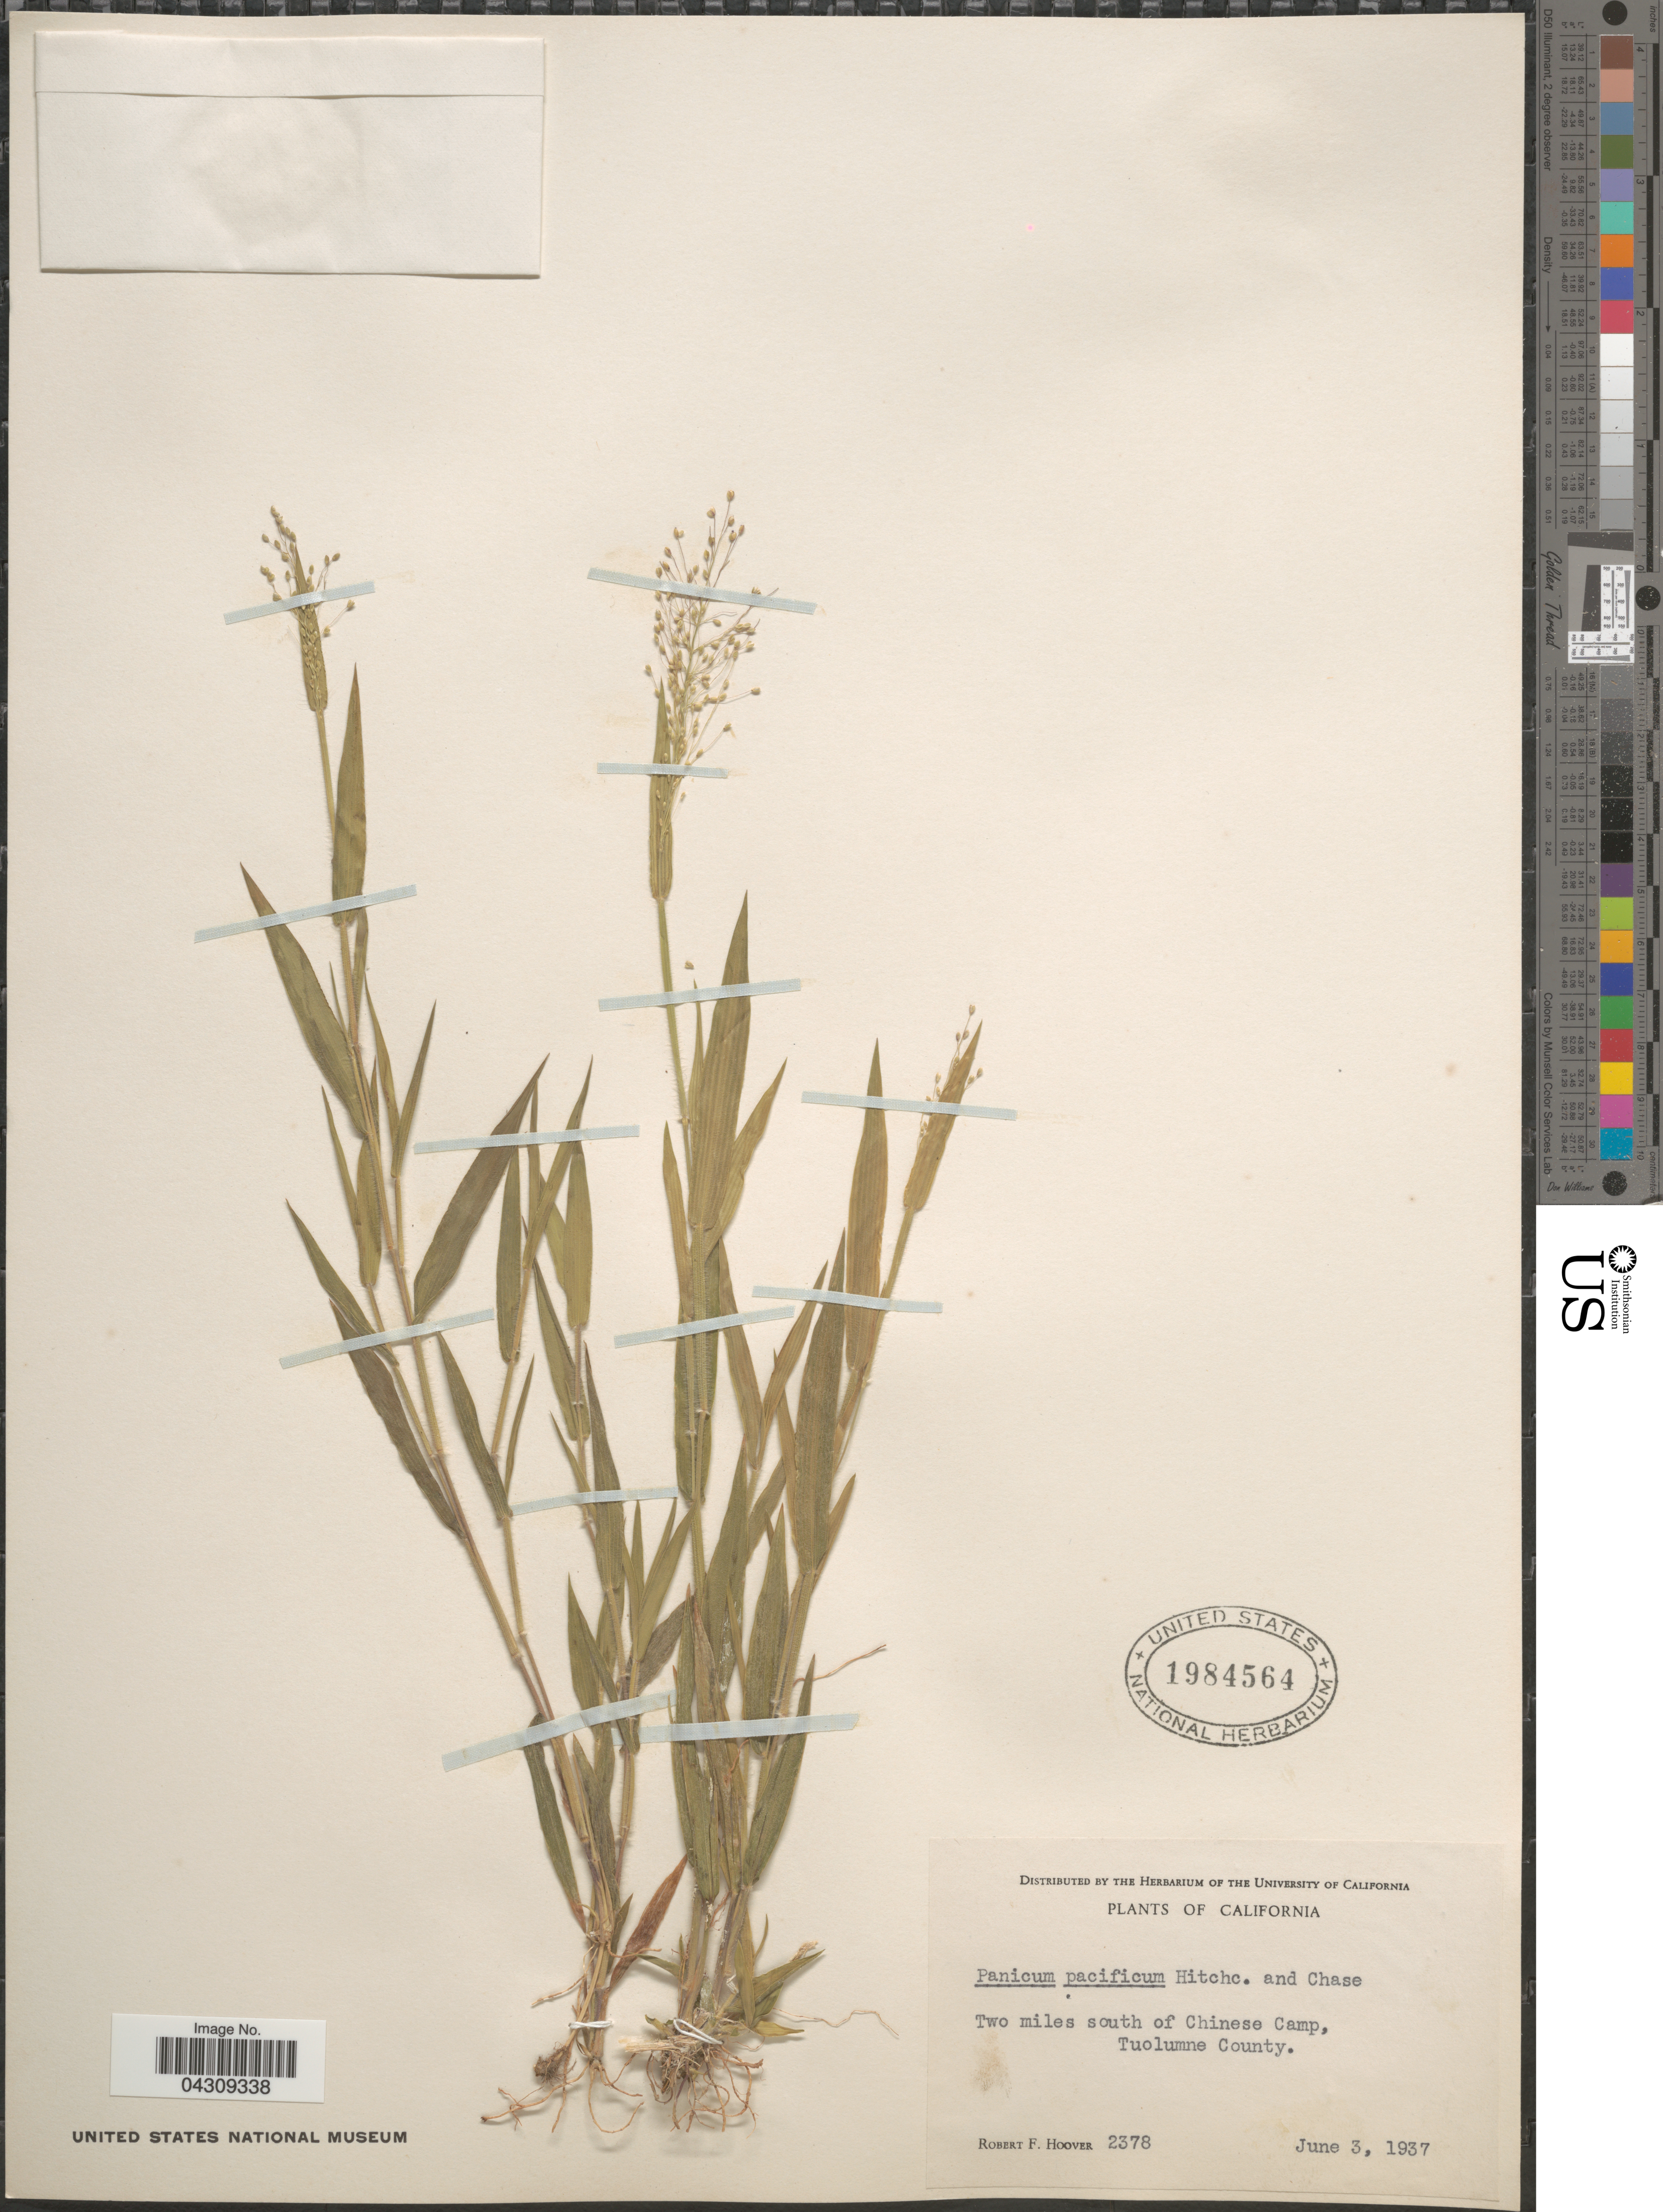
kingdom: Plantae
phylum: Tracheophyta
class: Liliopsida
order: Poales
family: Poaceae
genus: Dichanthelium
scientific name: Dichanthelium acuminatum var. acuminatum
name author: (Sw.) Gould & C.A. Clark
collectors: R. F. Hoover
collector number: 2378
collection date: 1937-06-03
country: United States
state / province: California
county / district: Tuolumne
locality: Two miles south of Chinese Camp, Tuolumne County.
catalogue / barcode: US 1984564